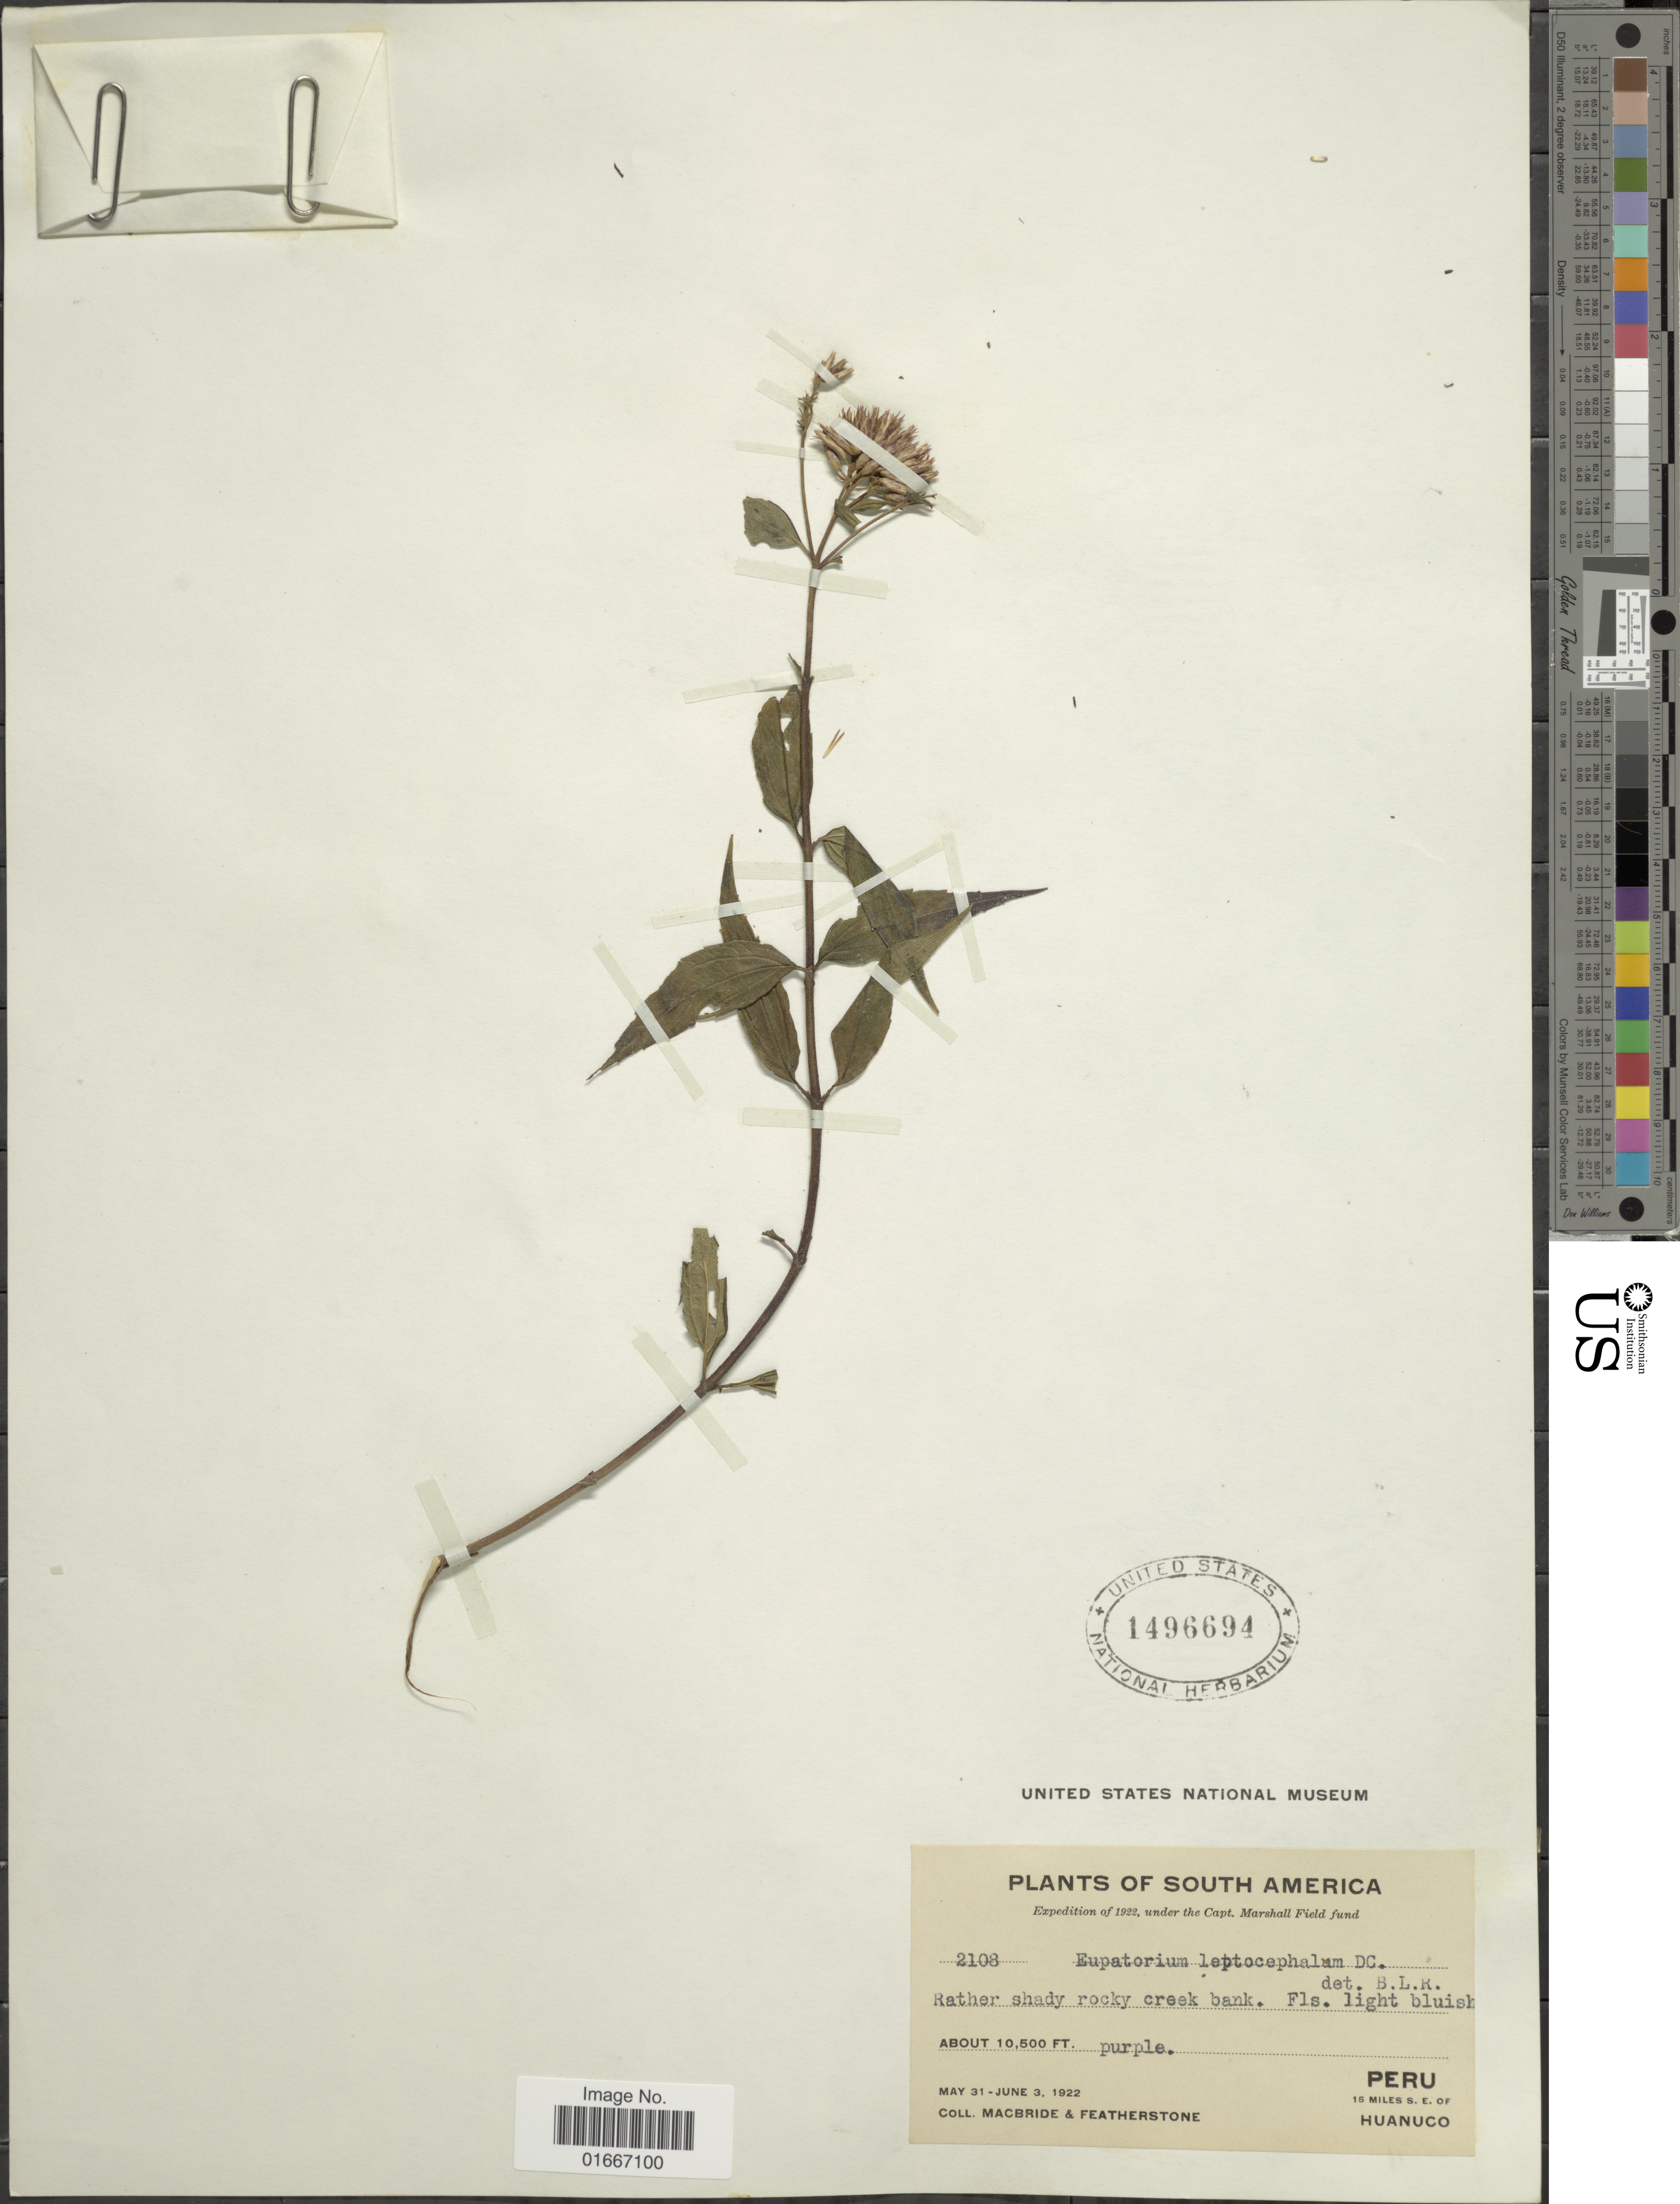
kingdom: Plantae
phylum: Tracheophyta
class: Magnoliopsida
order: Asterales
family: Asteraceae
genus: Chromolaena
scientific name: Chromolaena leptocephala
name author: (DC.) R.M. King & H. Rob.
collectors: Macbride, -- & -. Featherstone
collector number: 2108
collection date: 1922-05-31/1922-06-03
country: Peru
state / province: Huánuco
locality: Peru. 15 miles S. E. of Huanuco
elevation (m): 3200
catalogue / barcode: US 1496694